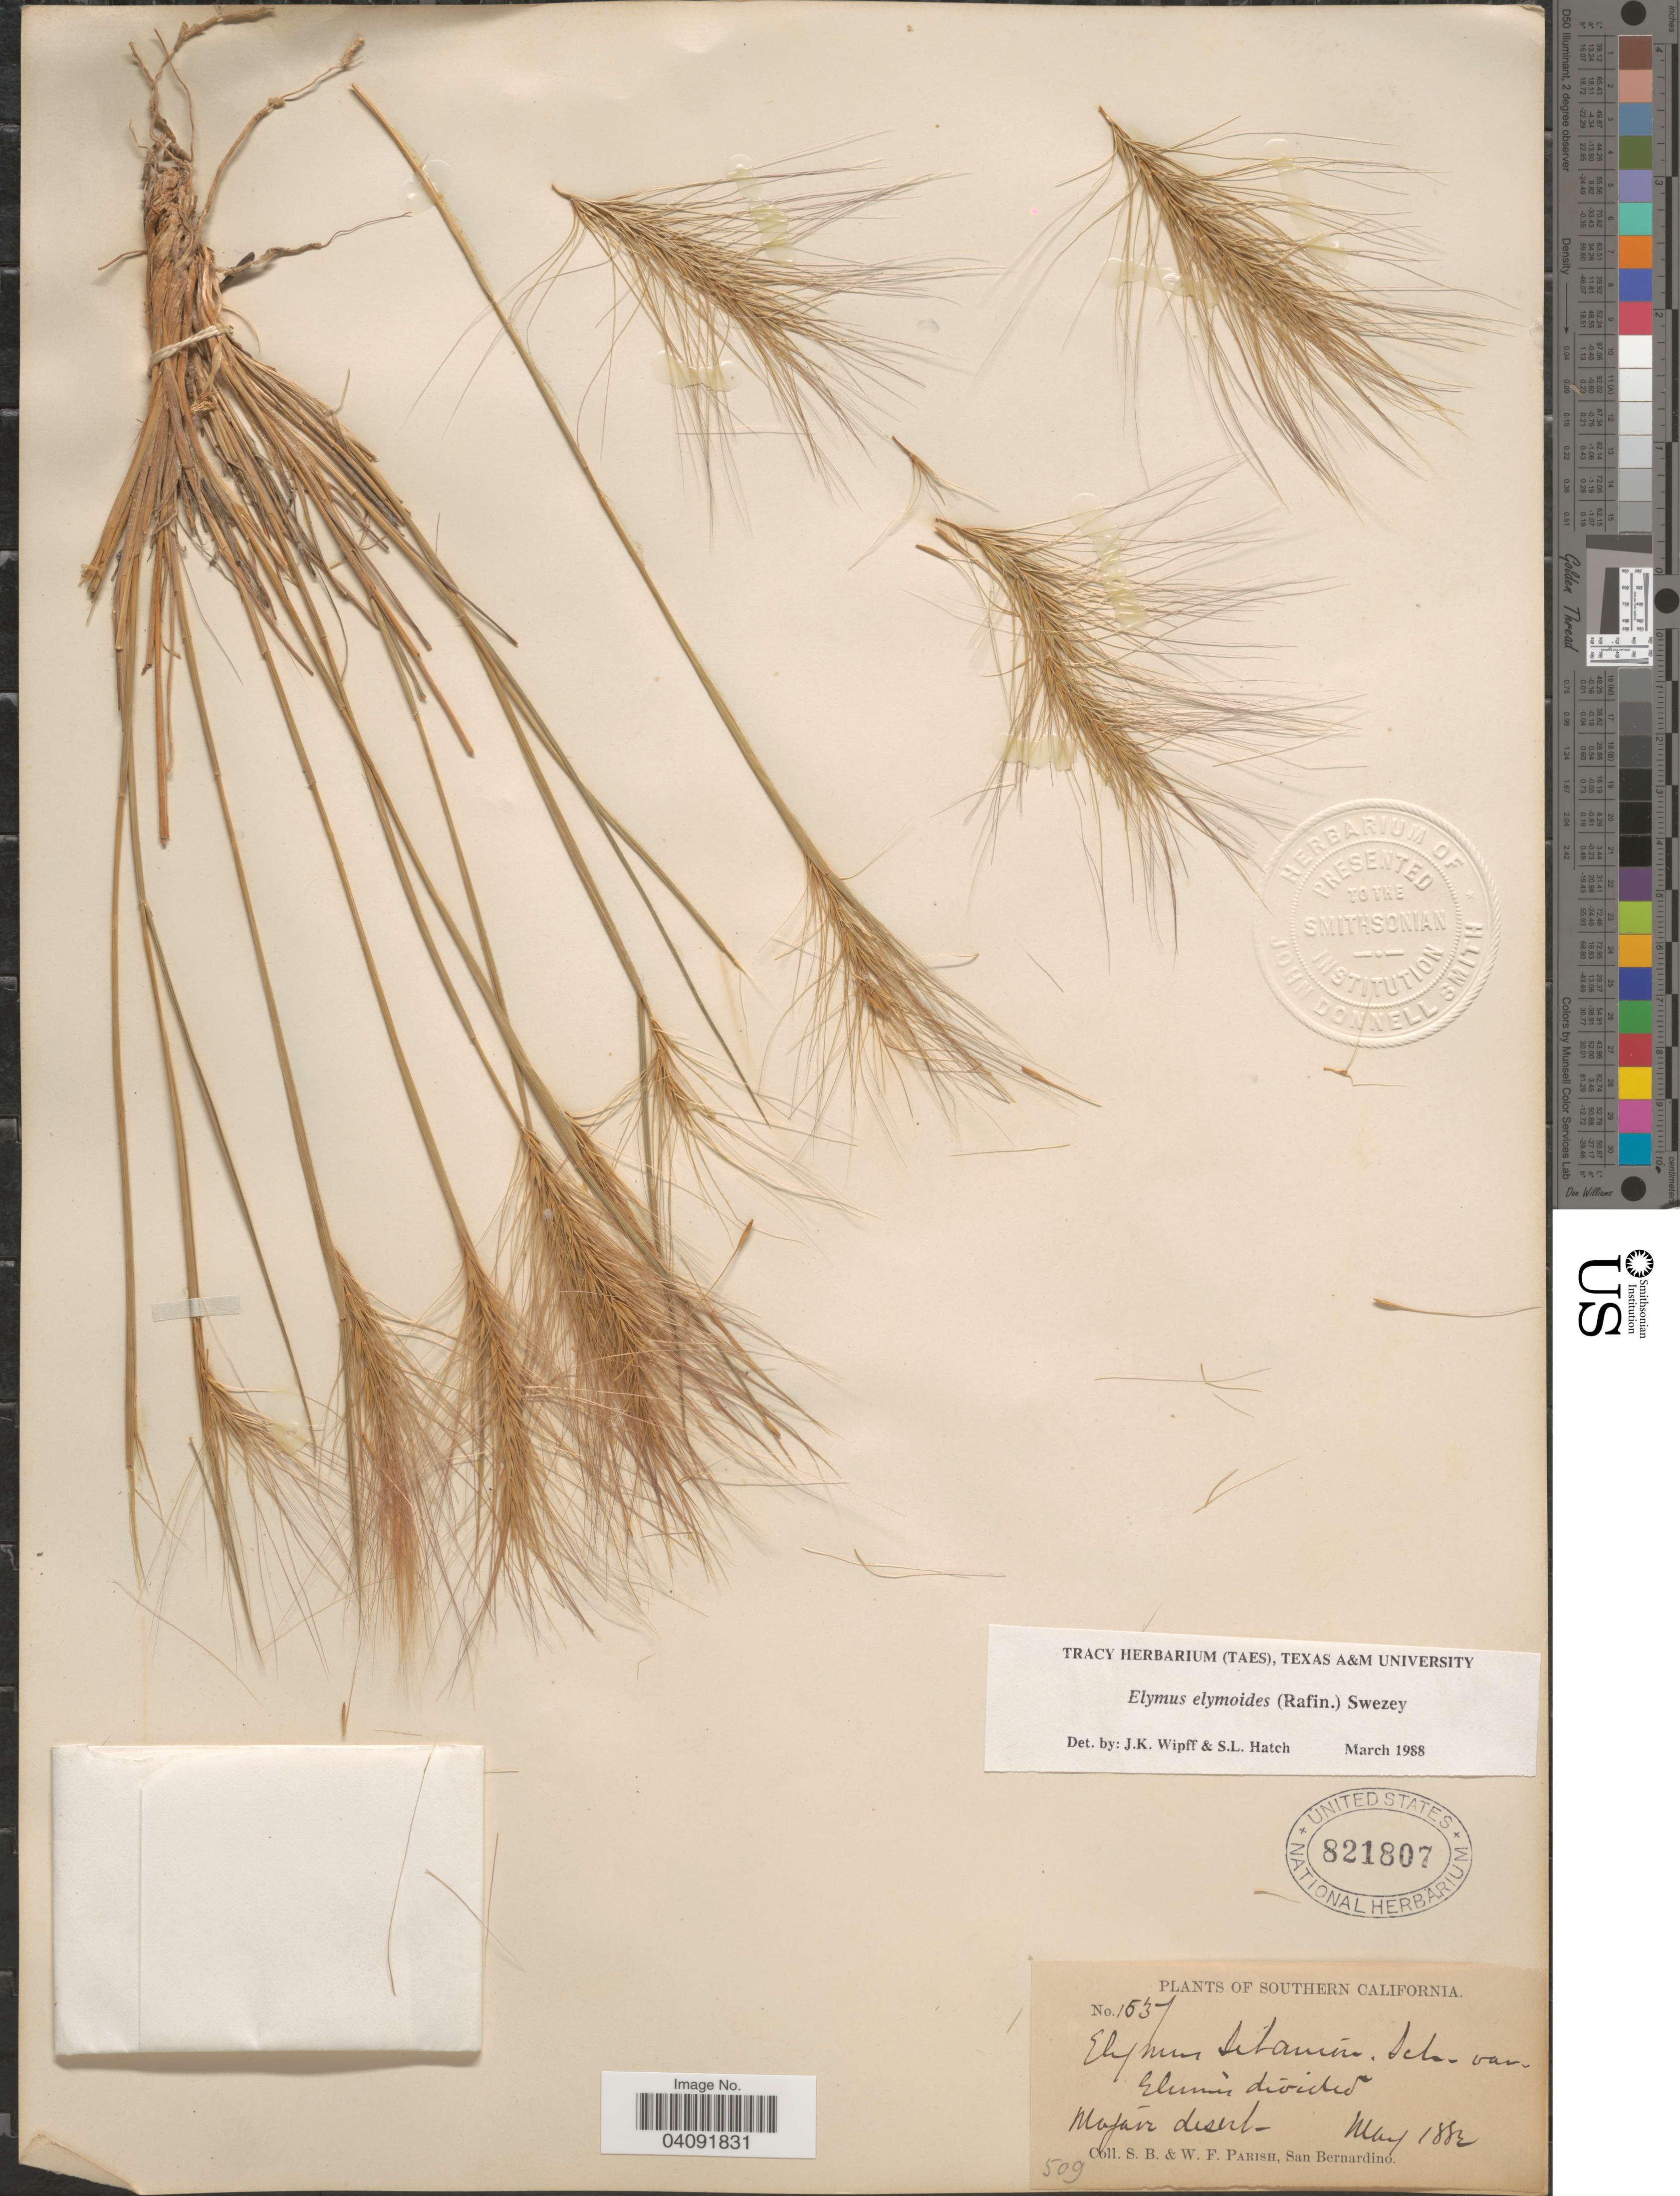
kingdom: Plantae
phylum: Tracheophyta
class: Liliopsida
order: Poales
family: Poaceae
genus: Elymus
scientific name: Elymus elymoides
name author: (Raf.) Swezey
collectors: S. B. Parish & W. F. Parish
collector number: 1537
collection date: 1882-05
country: United States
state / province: California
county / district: San Bernardino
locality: Southern California. Mojave desert.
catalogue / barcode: US 821807